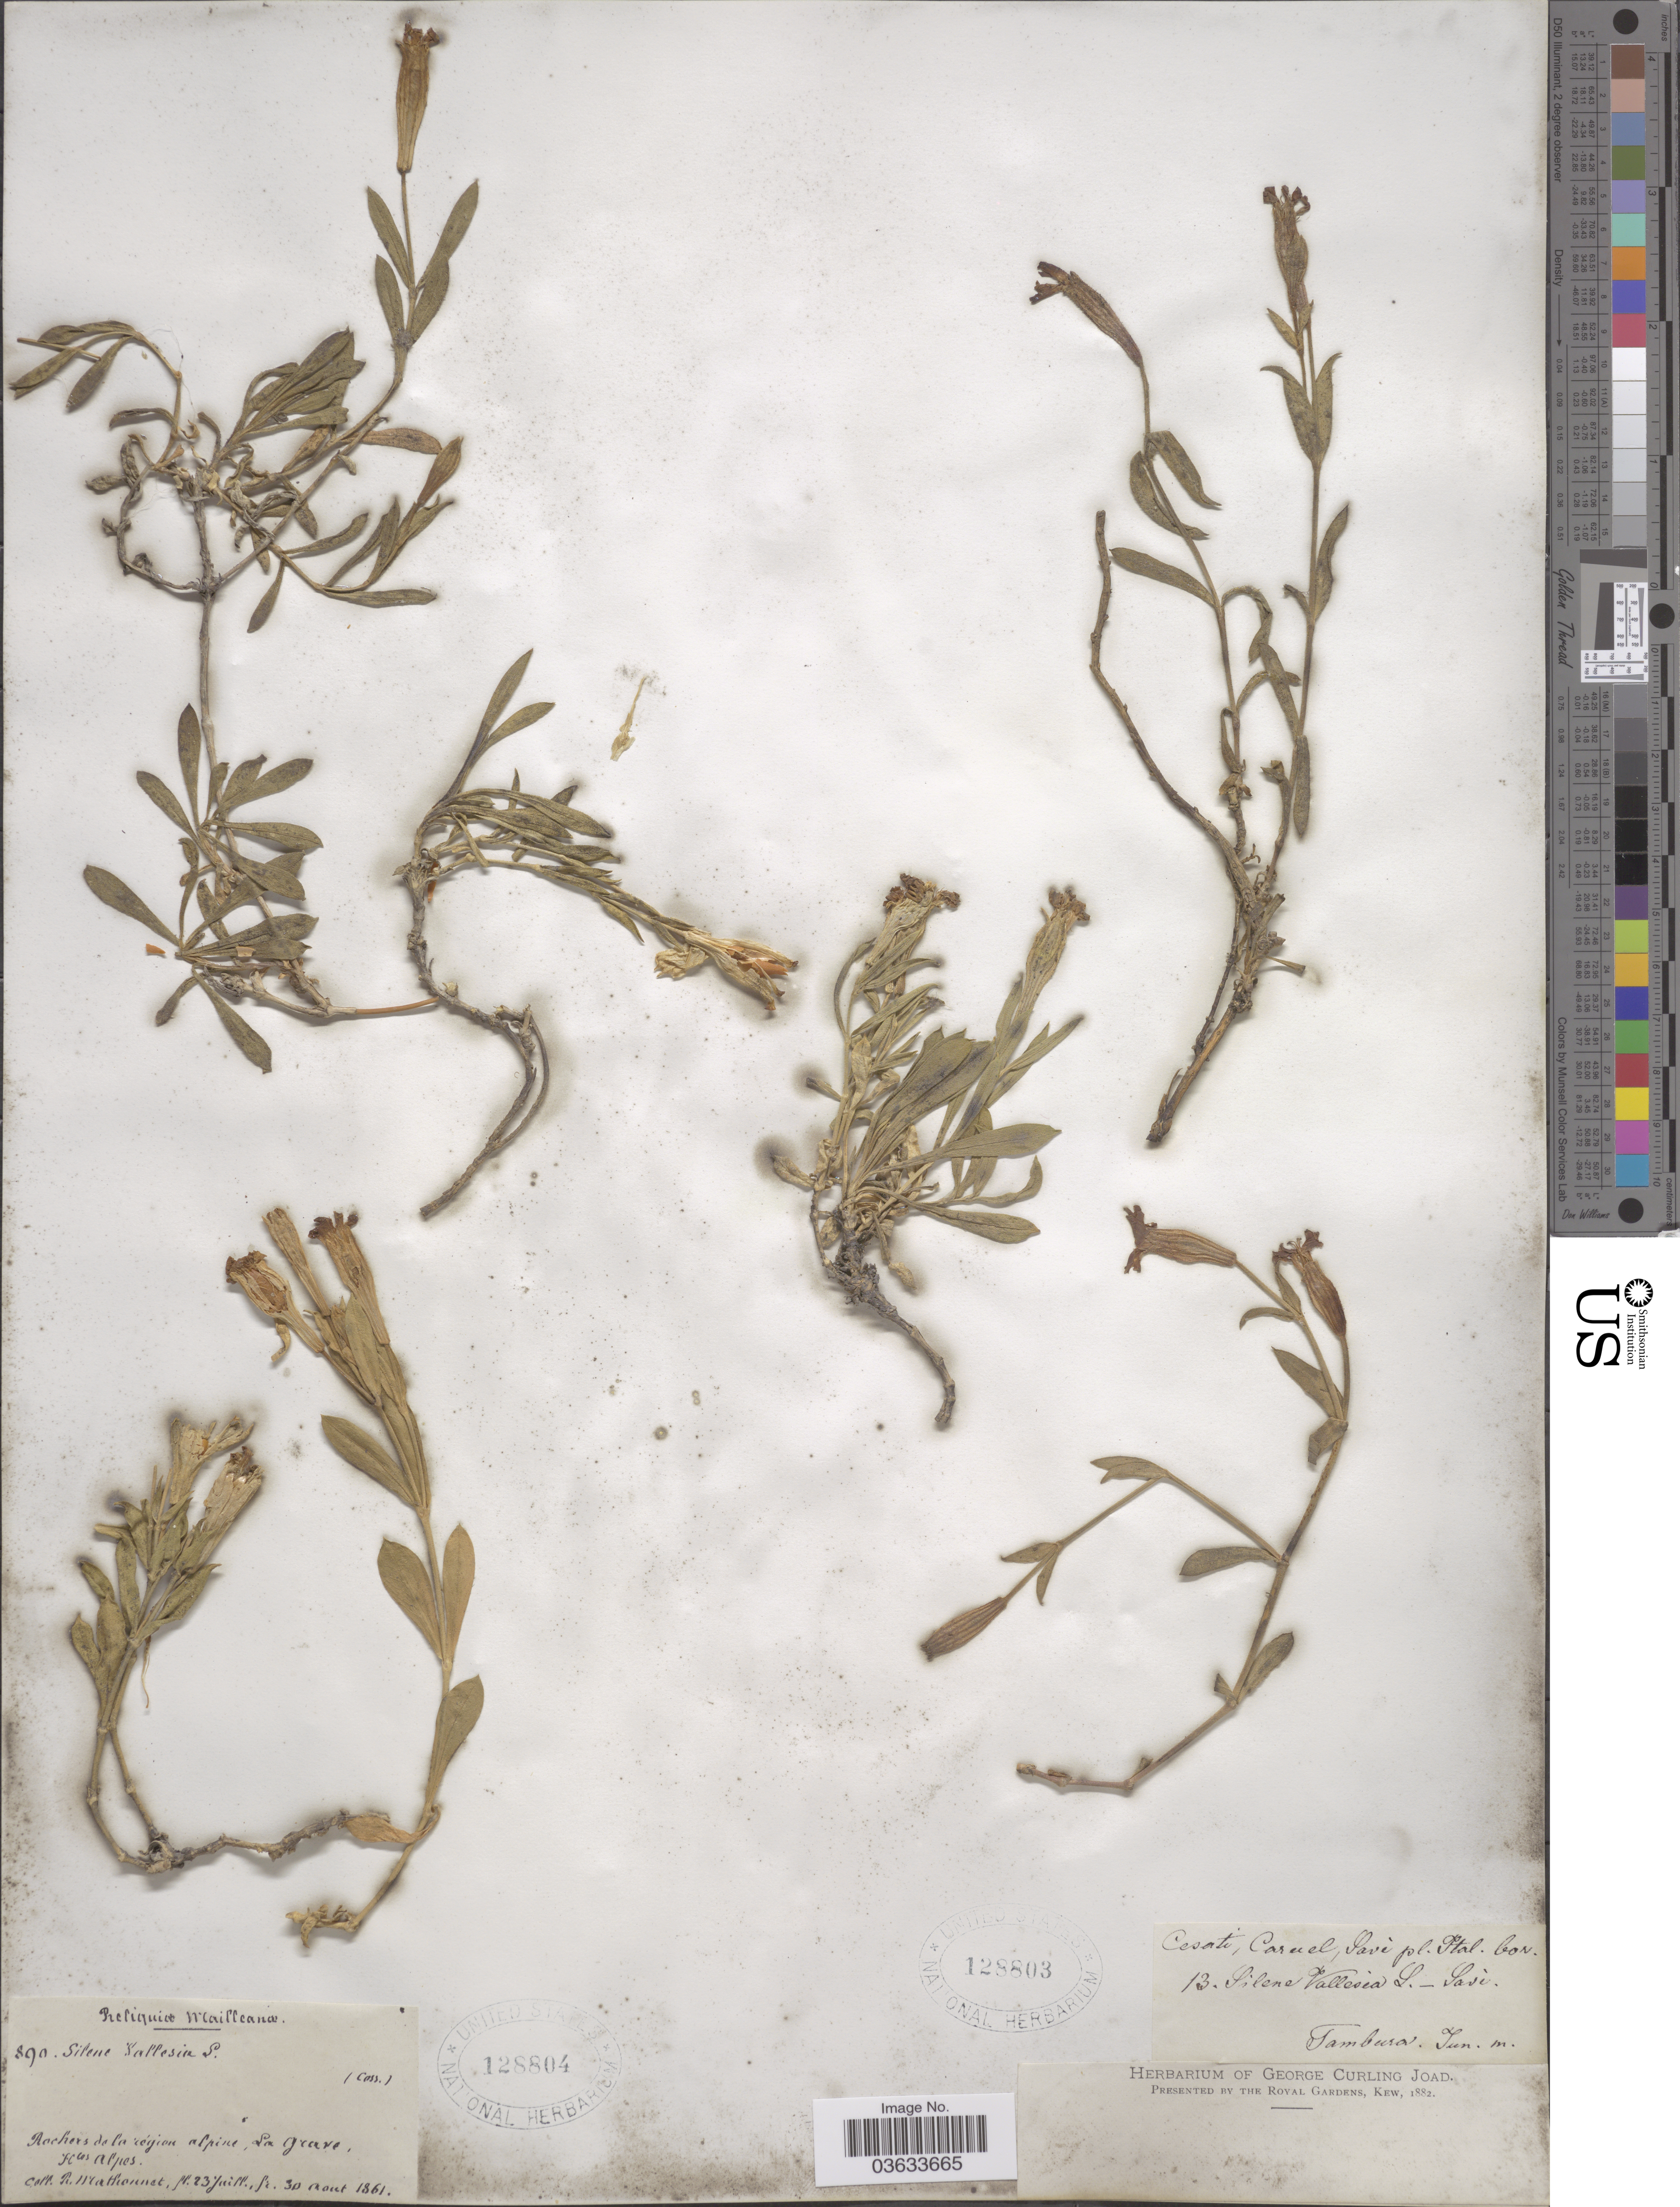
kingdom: Plantae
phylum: Tracheophyta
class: Magnoliopsida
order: Caryophyllales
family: Caryophyllaceae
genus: Silene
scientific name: Silene vallesia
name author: L.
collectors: Cesati, Caruel & G. Savi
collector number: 13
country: Italy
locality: Ital. Cor. Tambura.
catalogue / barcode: US 128803